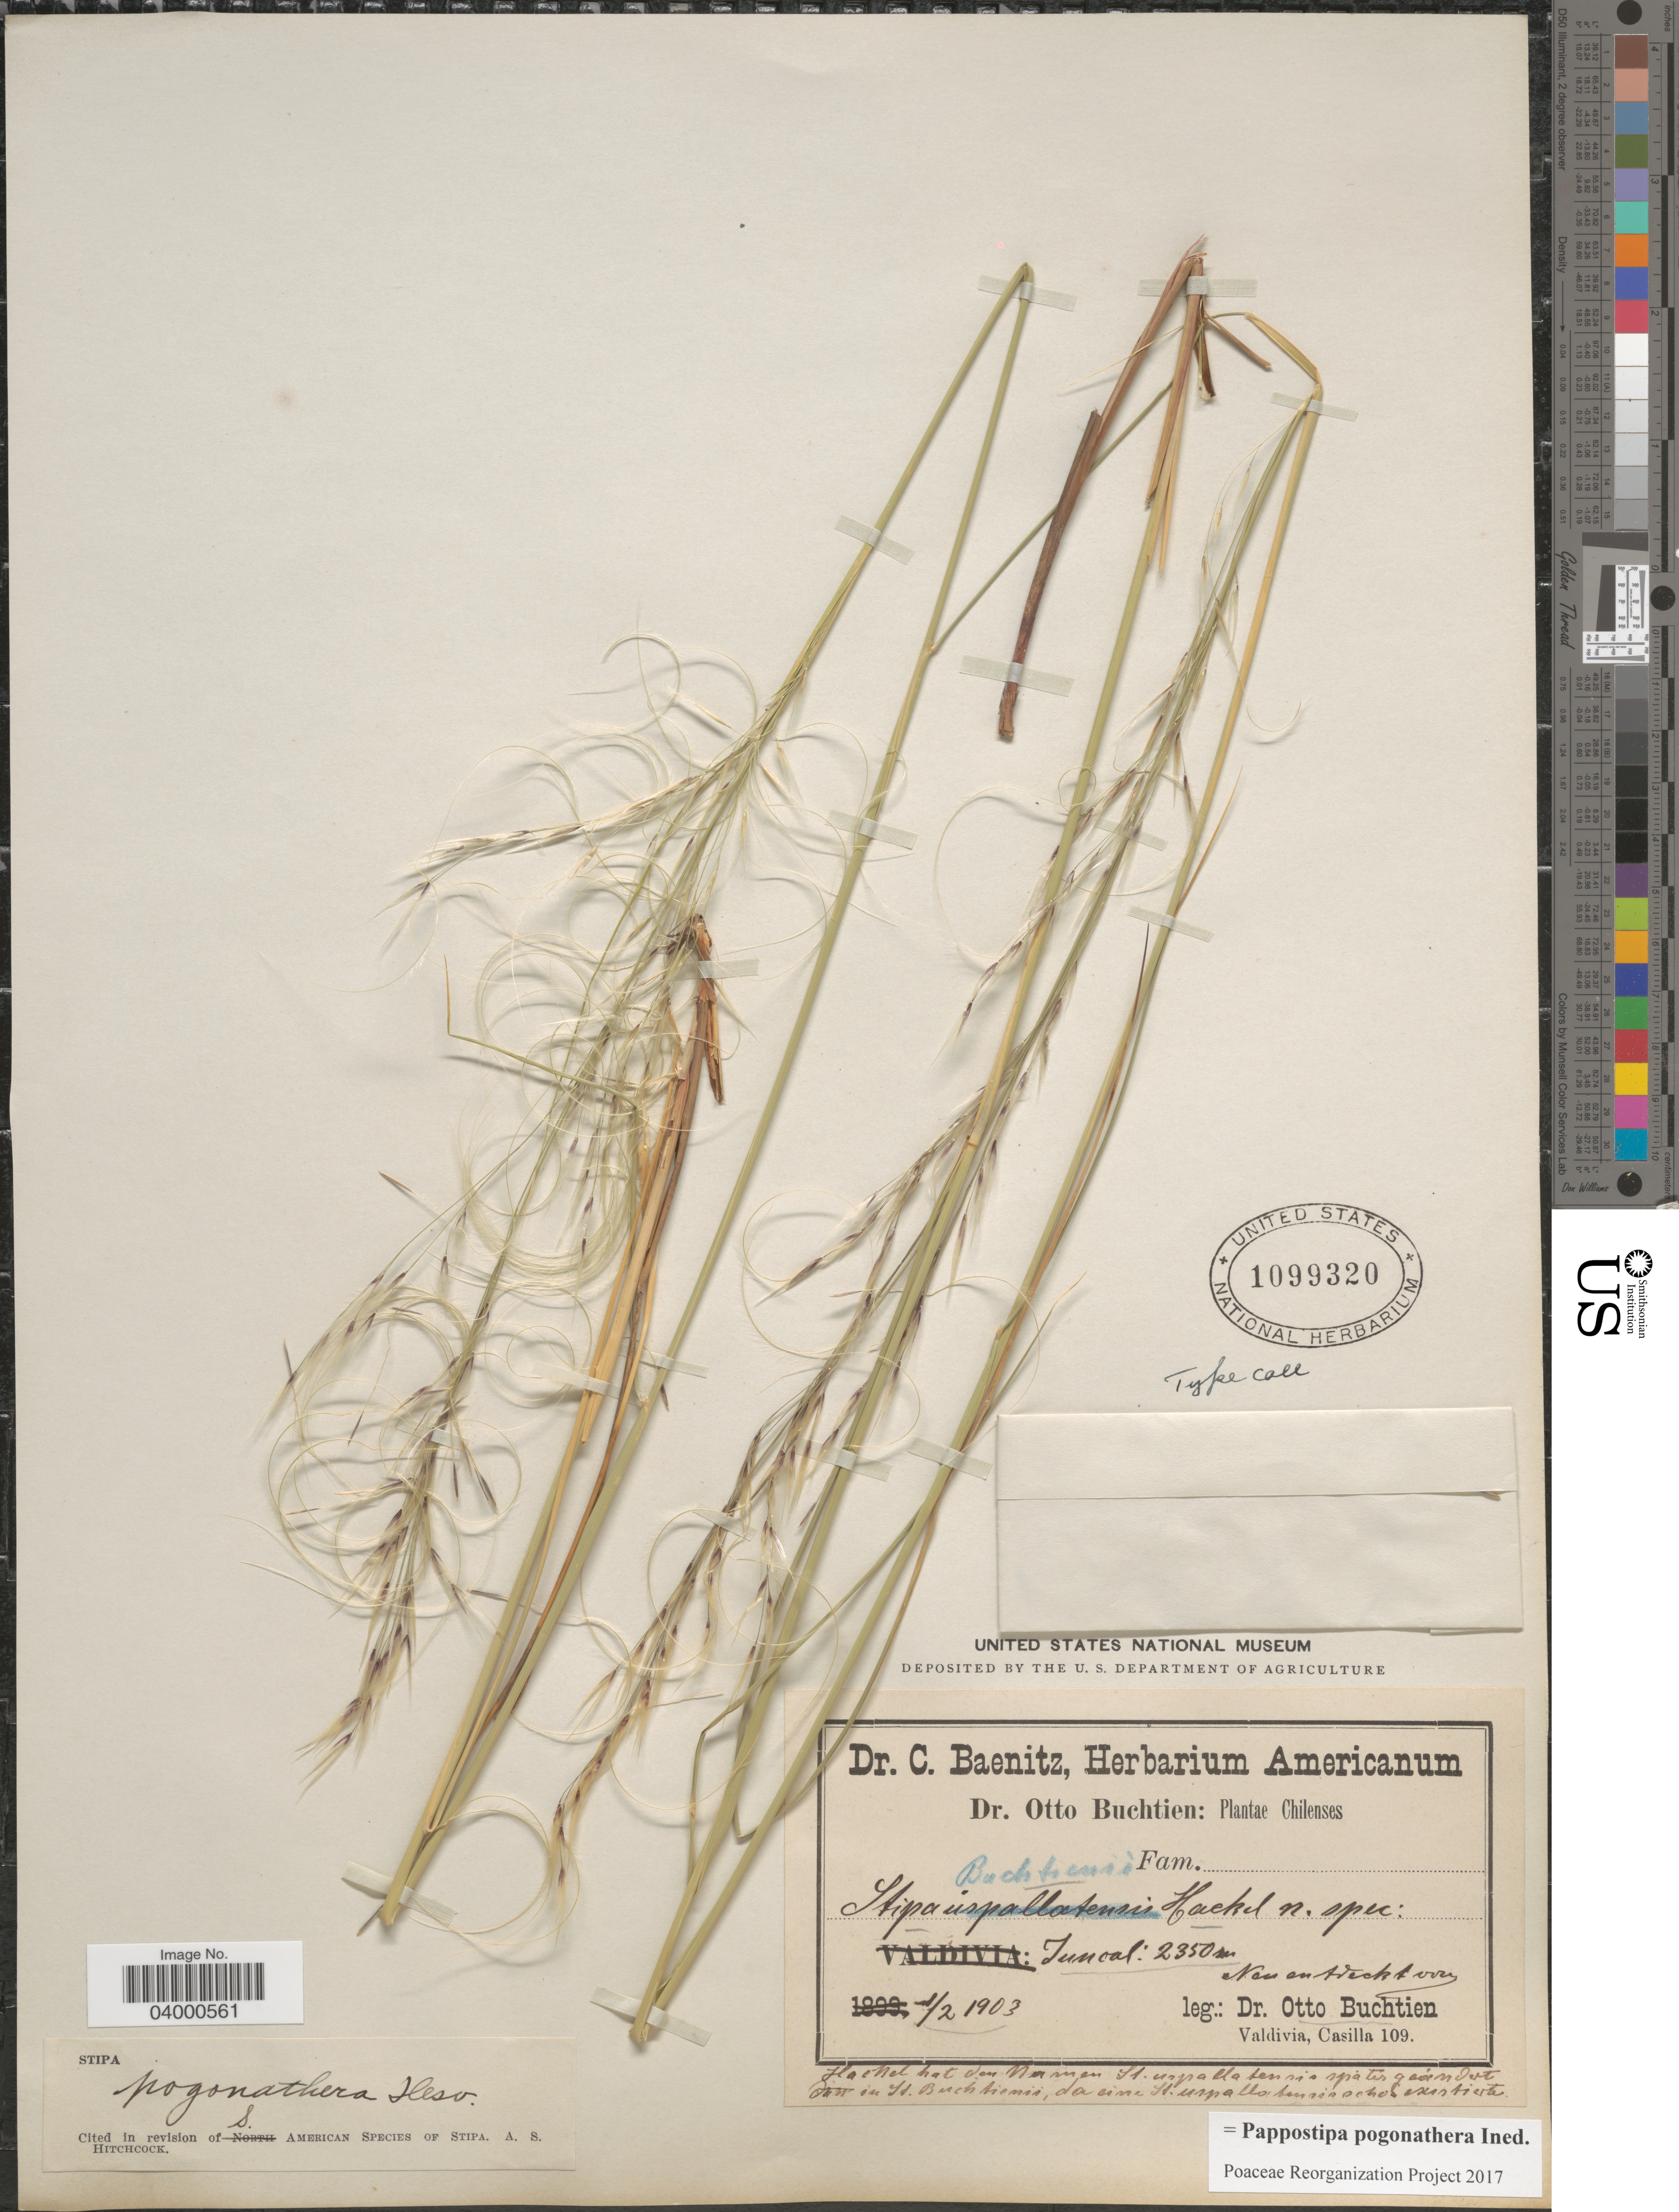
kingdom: Plantae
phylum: Tracheophyta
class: Liliopsida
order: Poales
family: Poaceae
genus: Pappostipa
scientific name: Pappostipa pogonathera ined.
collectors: O. Buchtien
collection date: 1903-02-08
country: Chile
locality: Juncal. Neu en Adeckt von.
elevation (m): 2350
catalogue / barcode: US 1099320